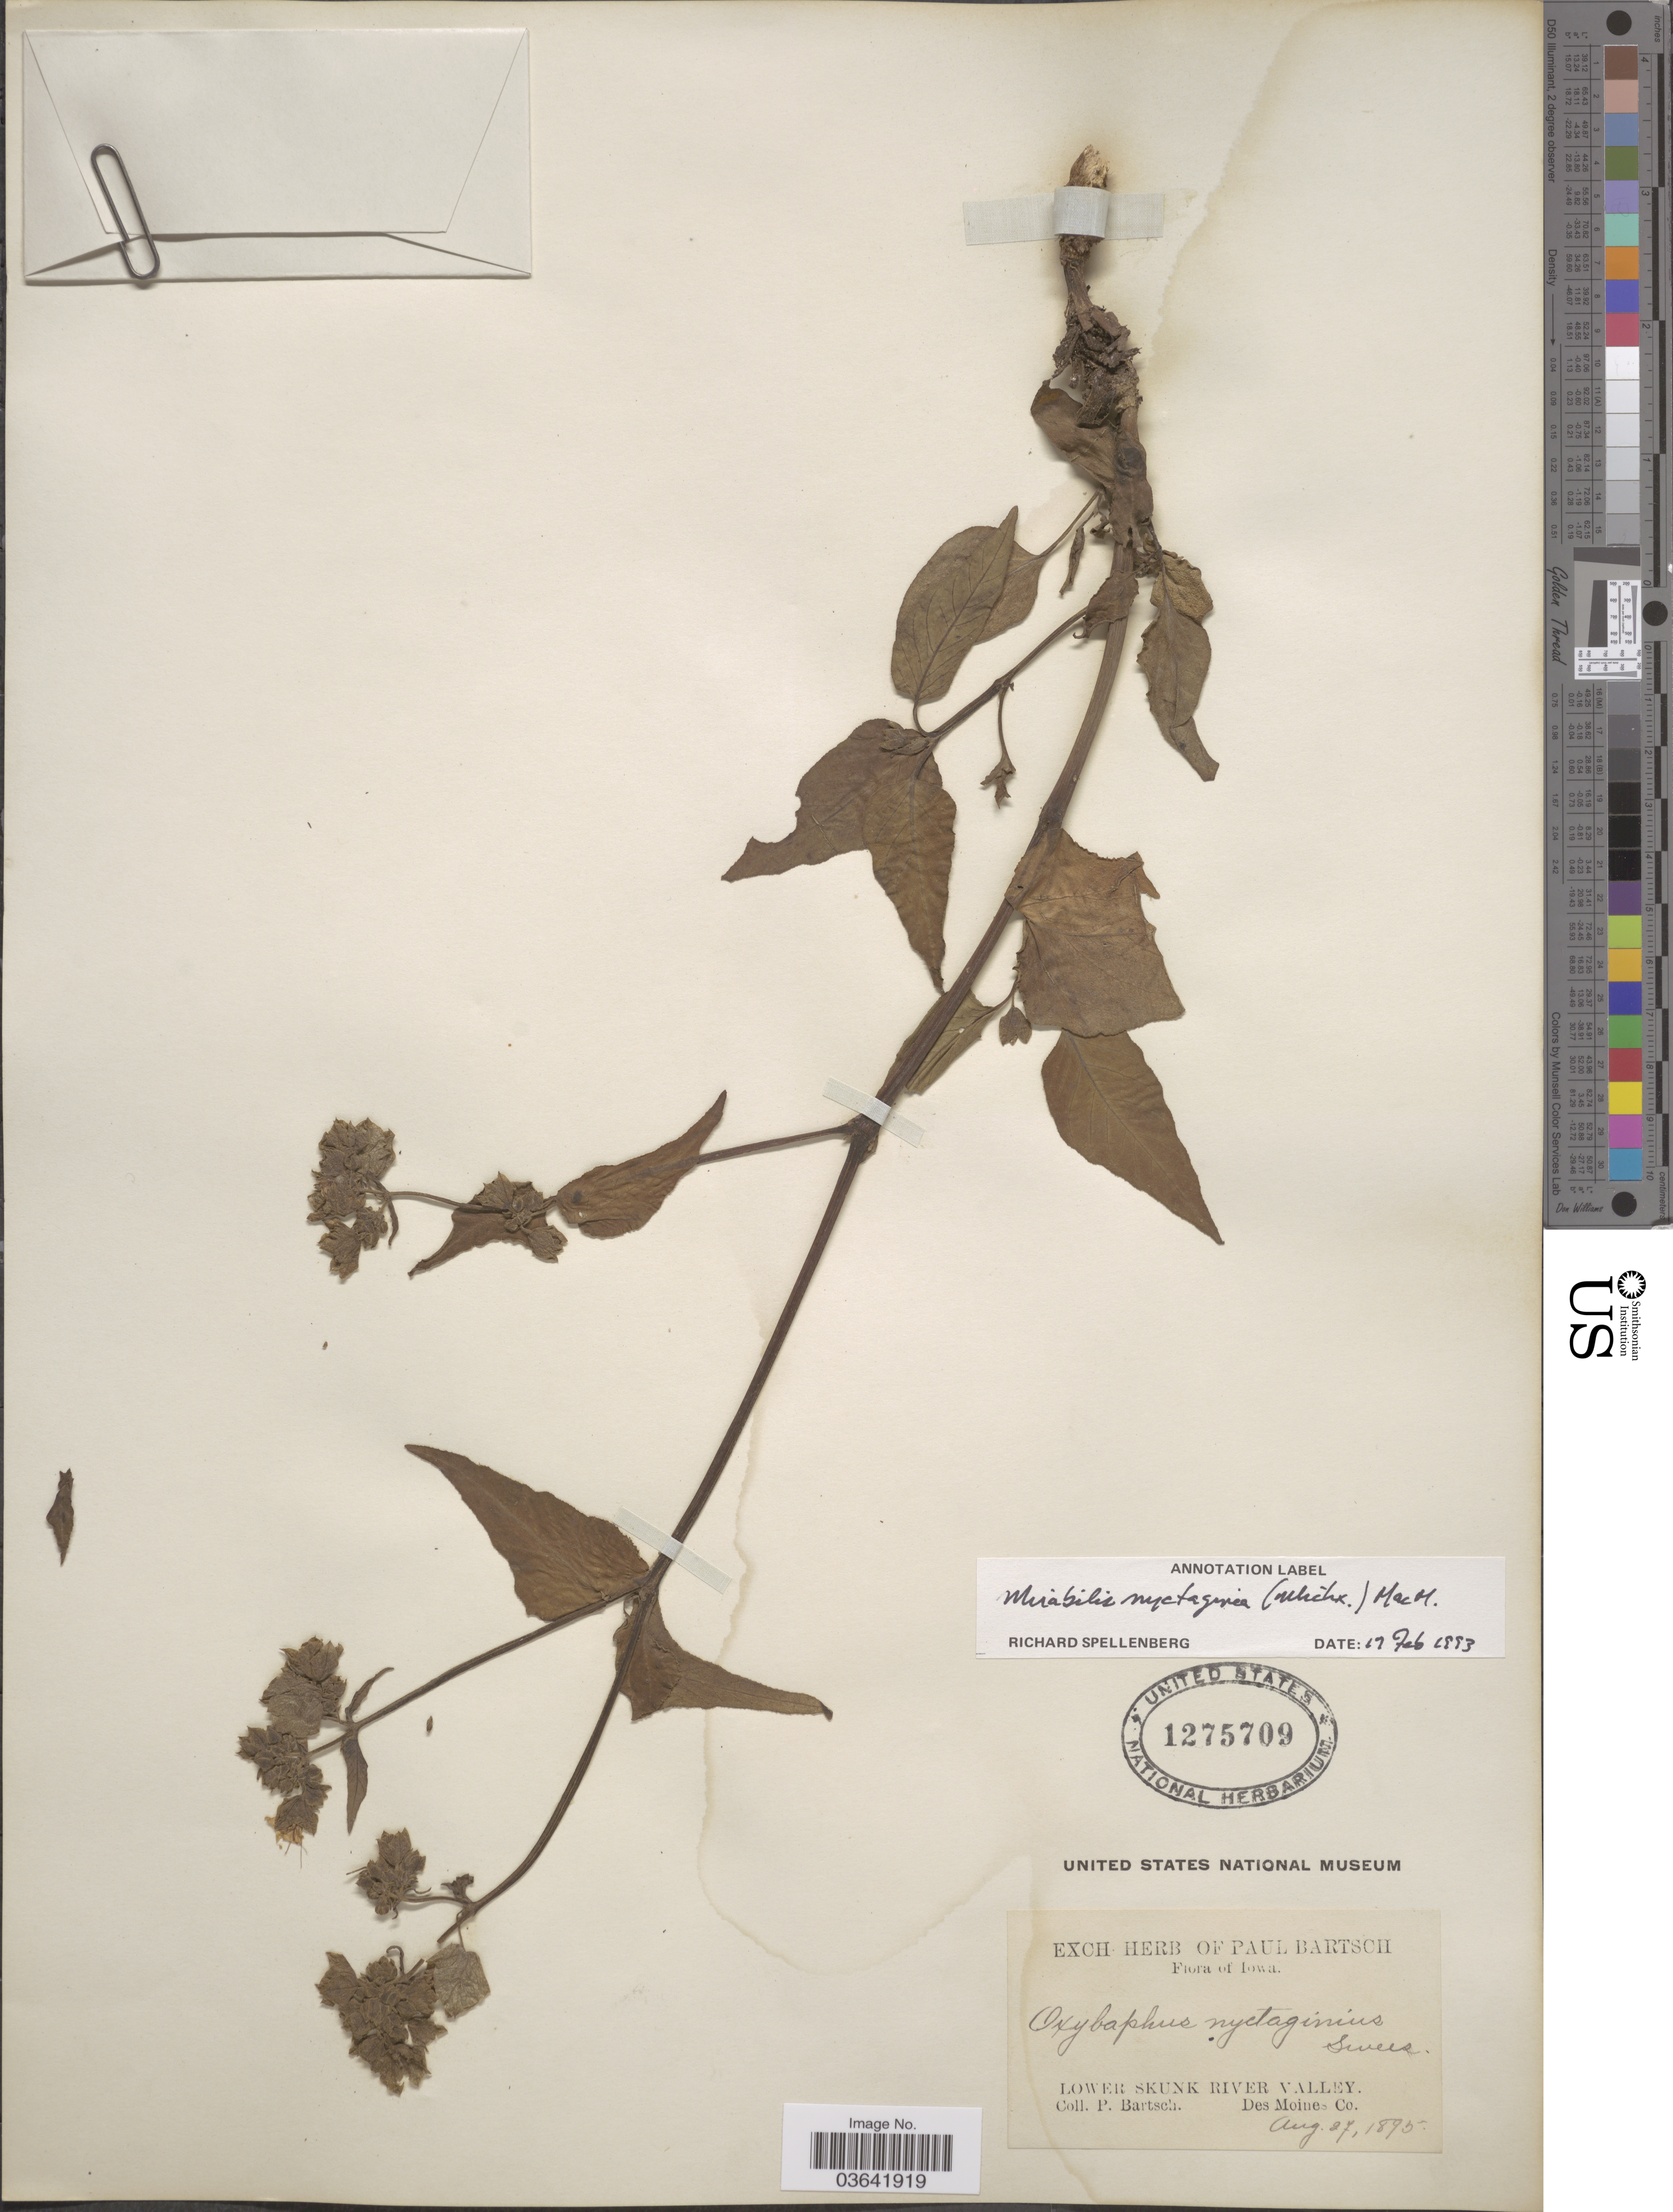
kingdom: Plantae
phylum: Tracheophyta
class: Magnoliopsida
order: Caryophyllales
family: Nyctaginaceae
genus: Mirabilis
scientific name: Mirabilis nyctaginea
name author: (Michx.) MacMill.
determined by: Spellenberg, R.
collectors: P. Bartsch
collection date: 1895-08-27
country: United States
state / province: Iowa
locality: Lower Skunk River Valley. Des Moines Co.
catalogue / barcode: US 1275709